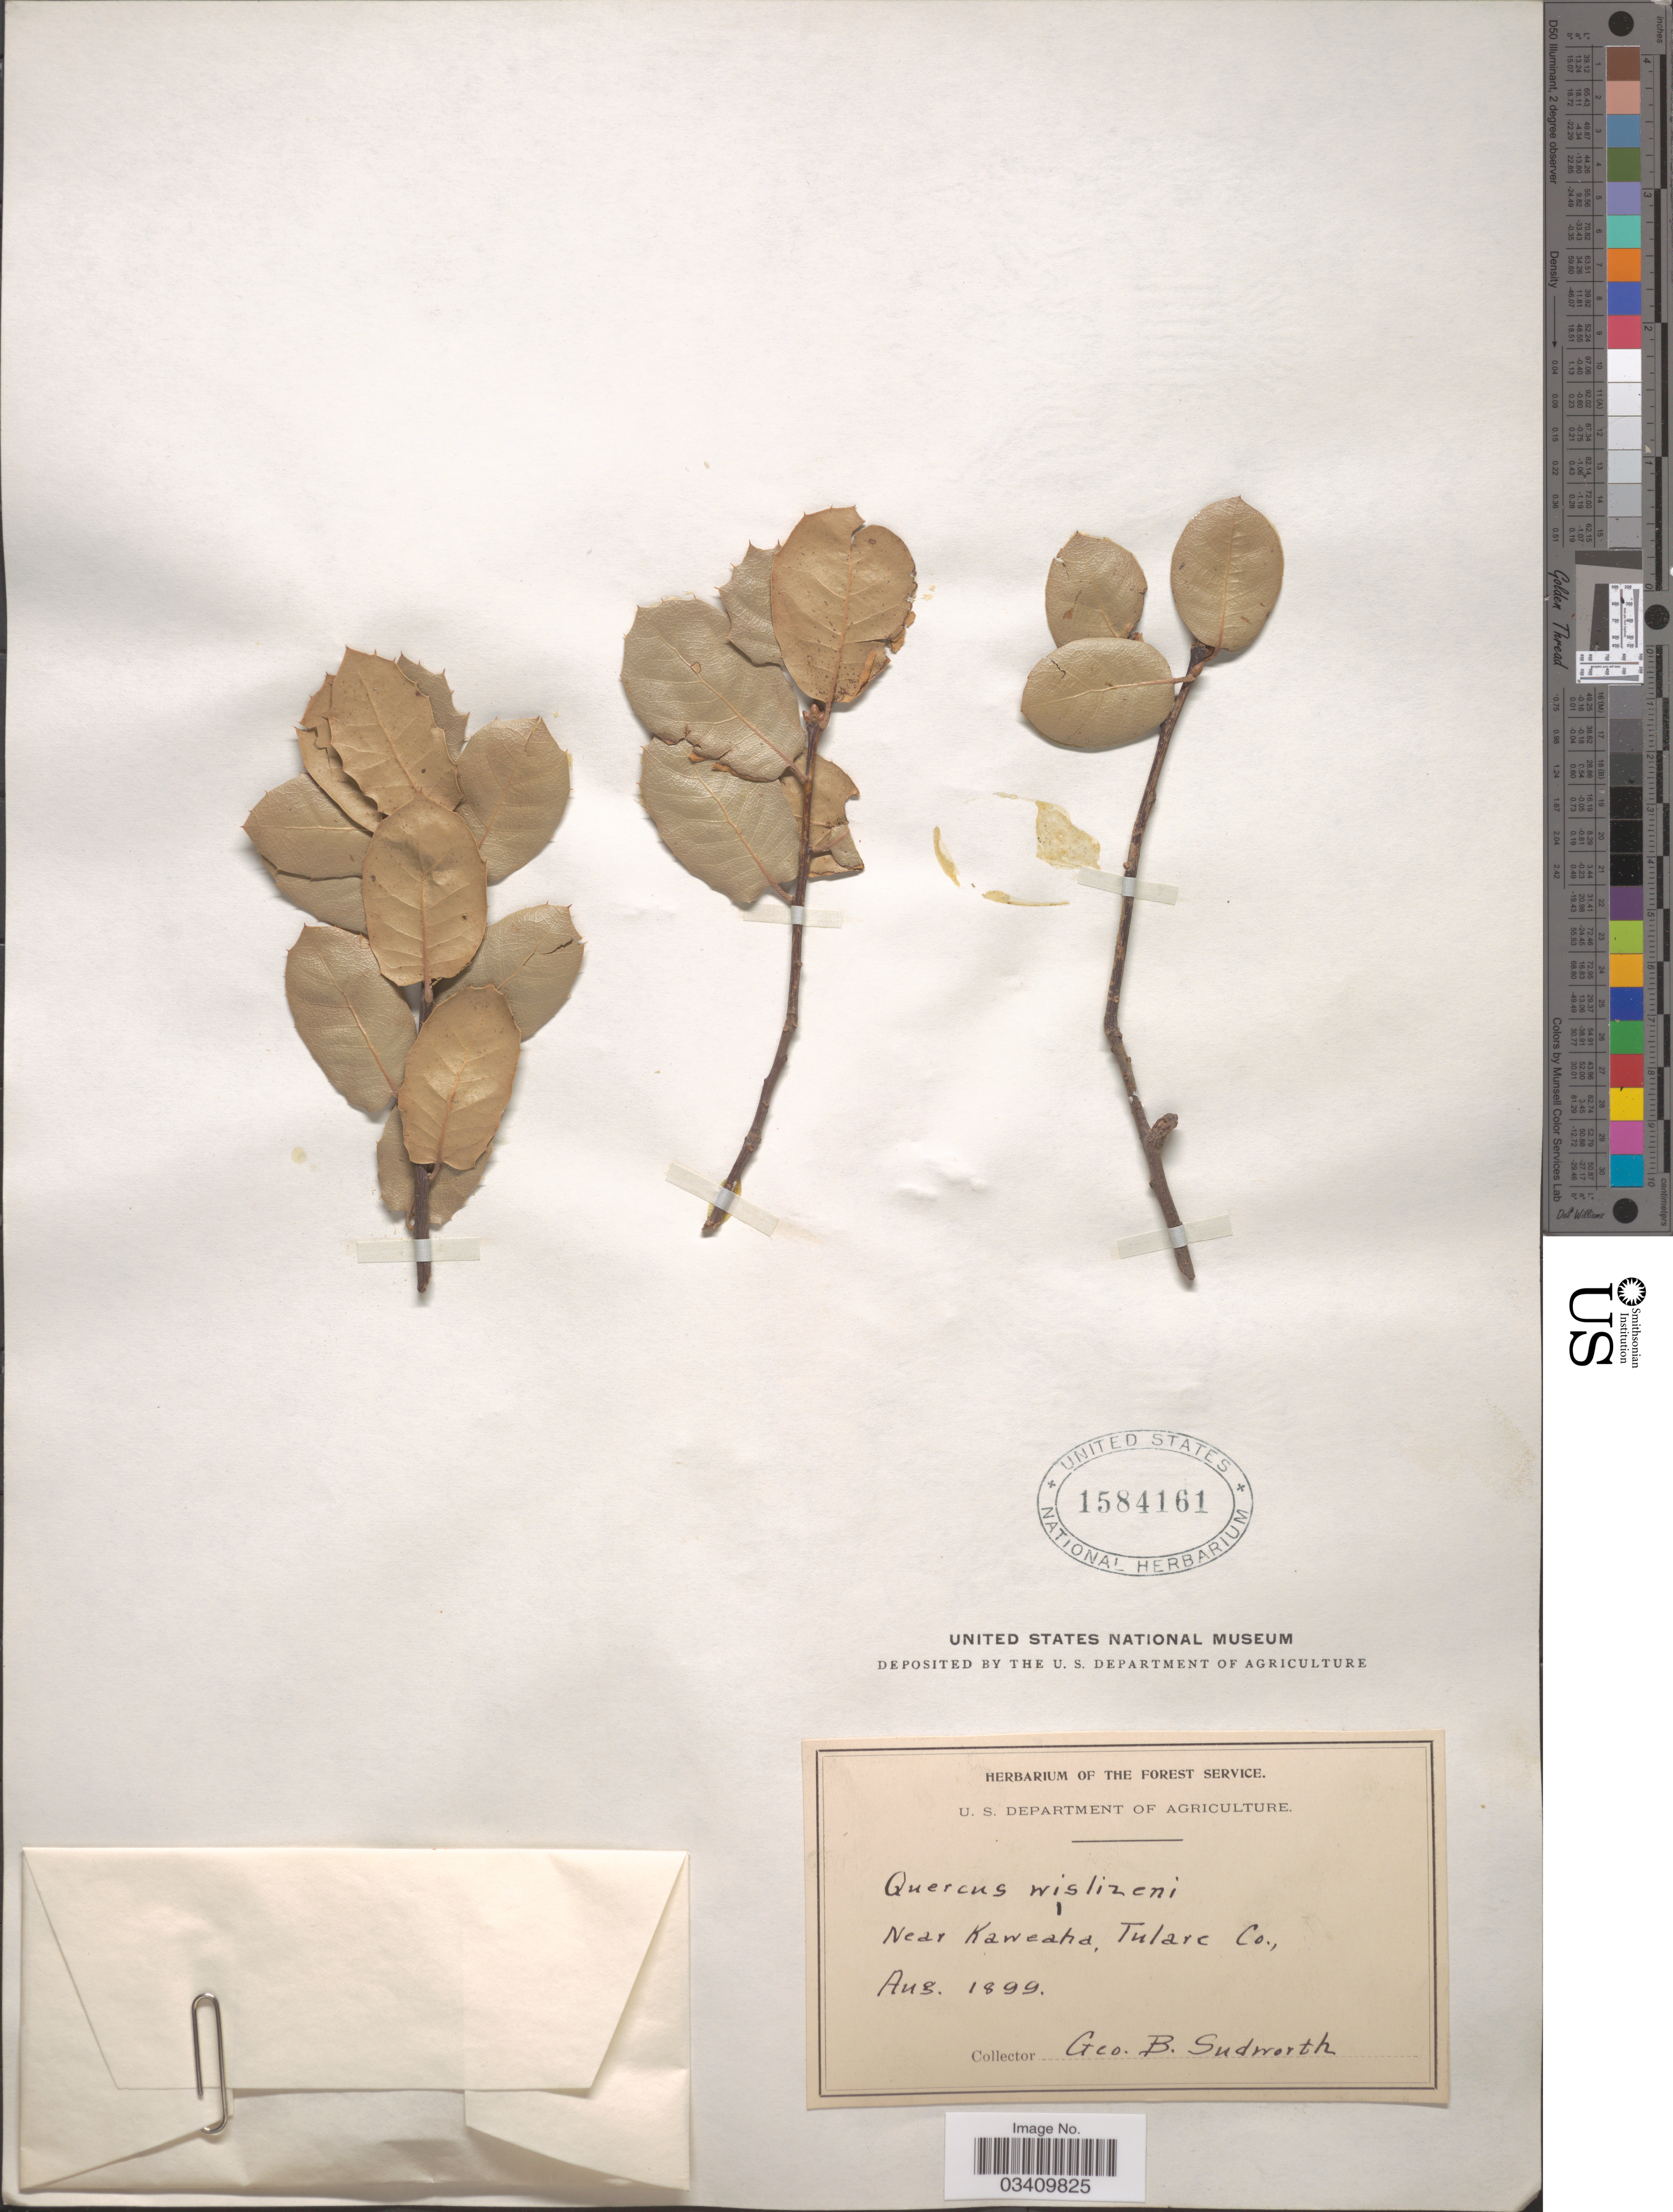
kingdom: Plantae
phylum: Tracheophyta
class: Magnoliopsida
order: Fagales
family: Fagaceae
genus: Quercus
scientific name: Quercus wislizeni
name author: A. DC.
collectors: G. B. Sudworth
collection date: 1899-08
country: United States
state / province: California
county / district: Tulare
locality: Near Kaweaha, Tulare Co.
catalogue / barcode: US 1584161